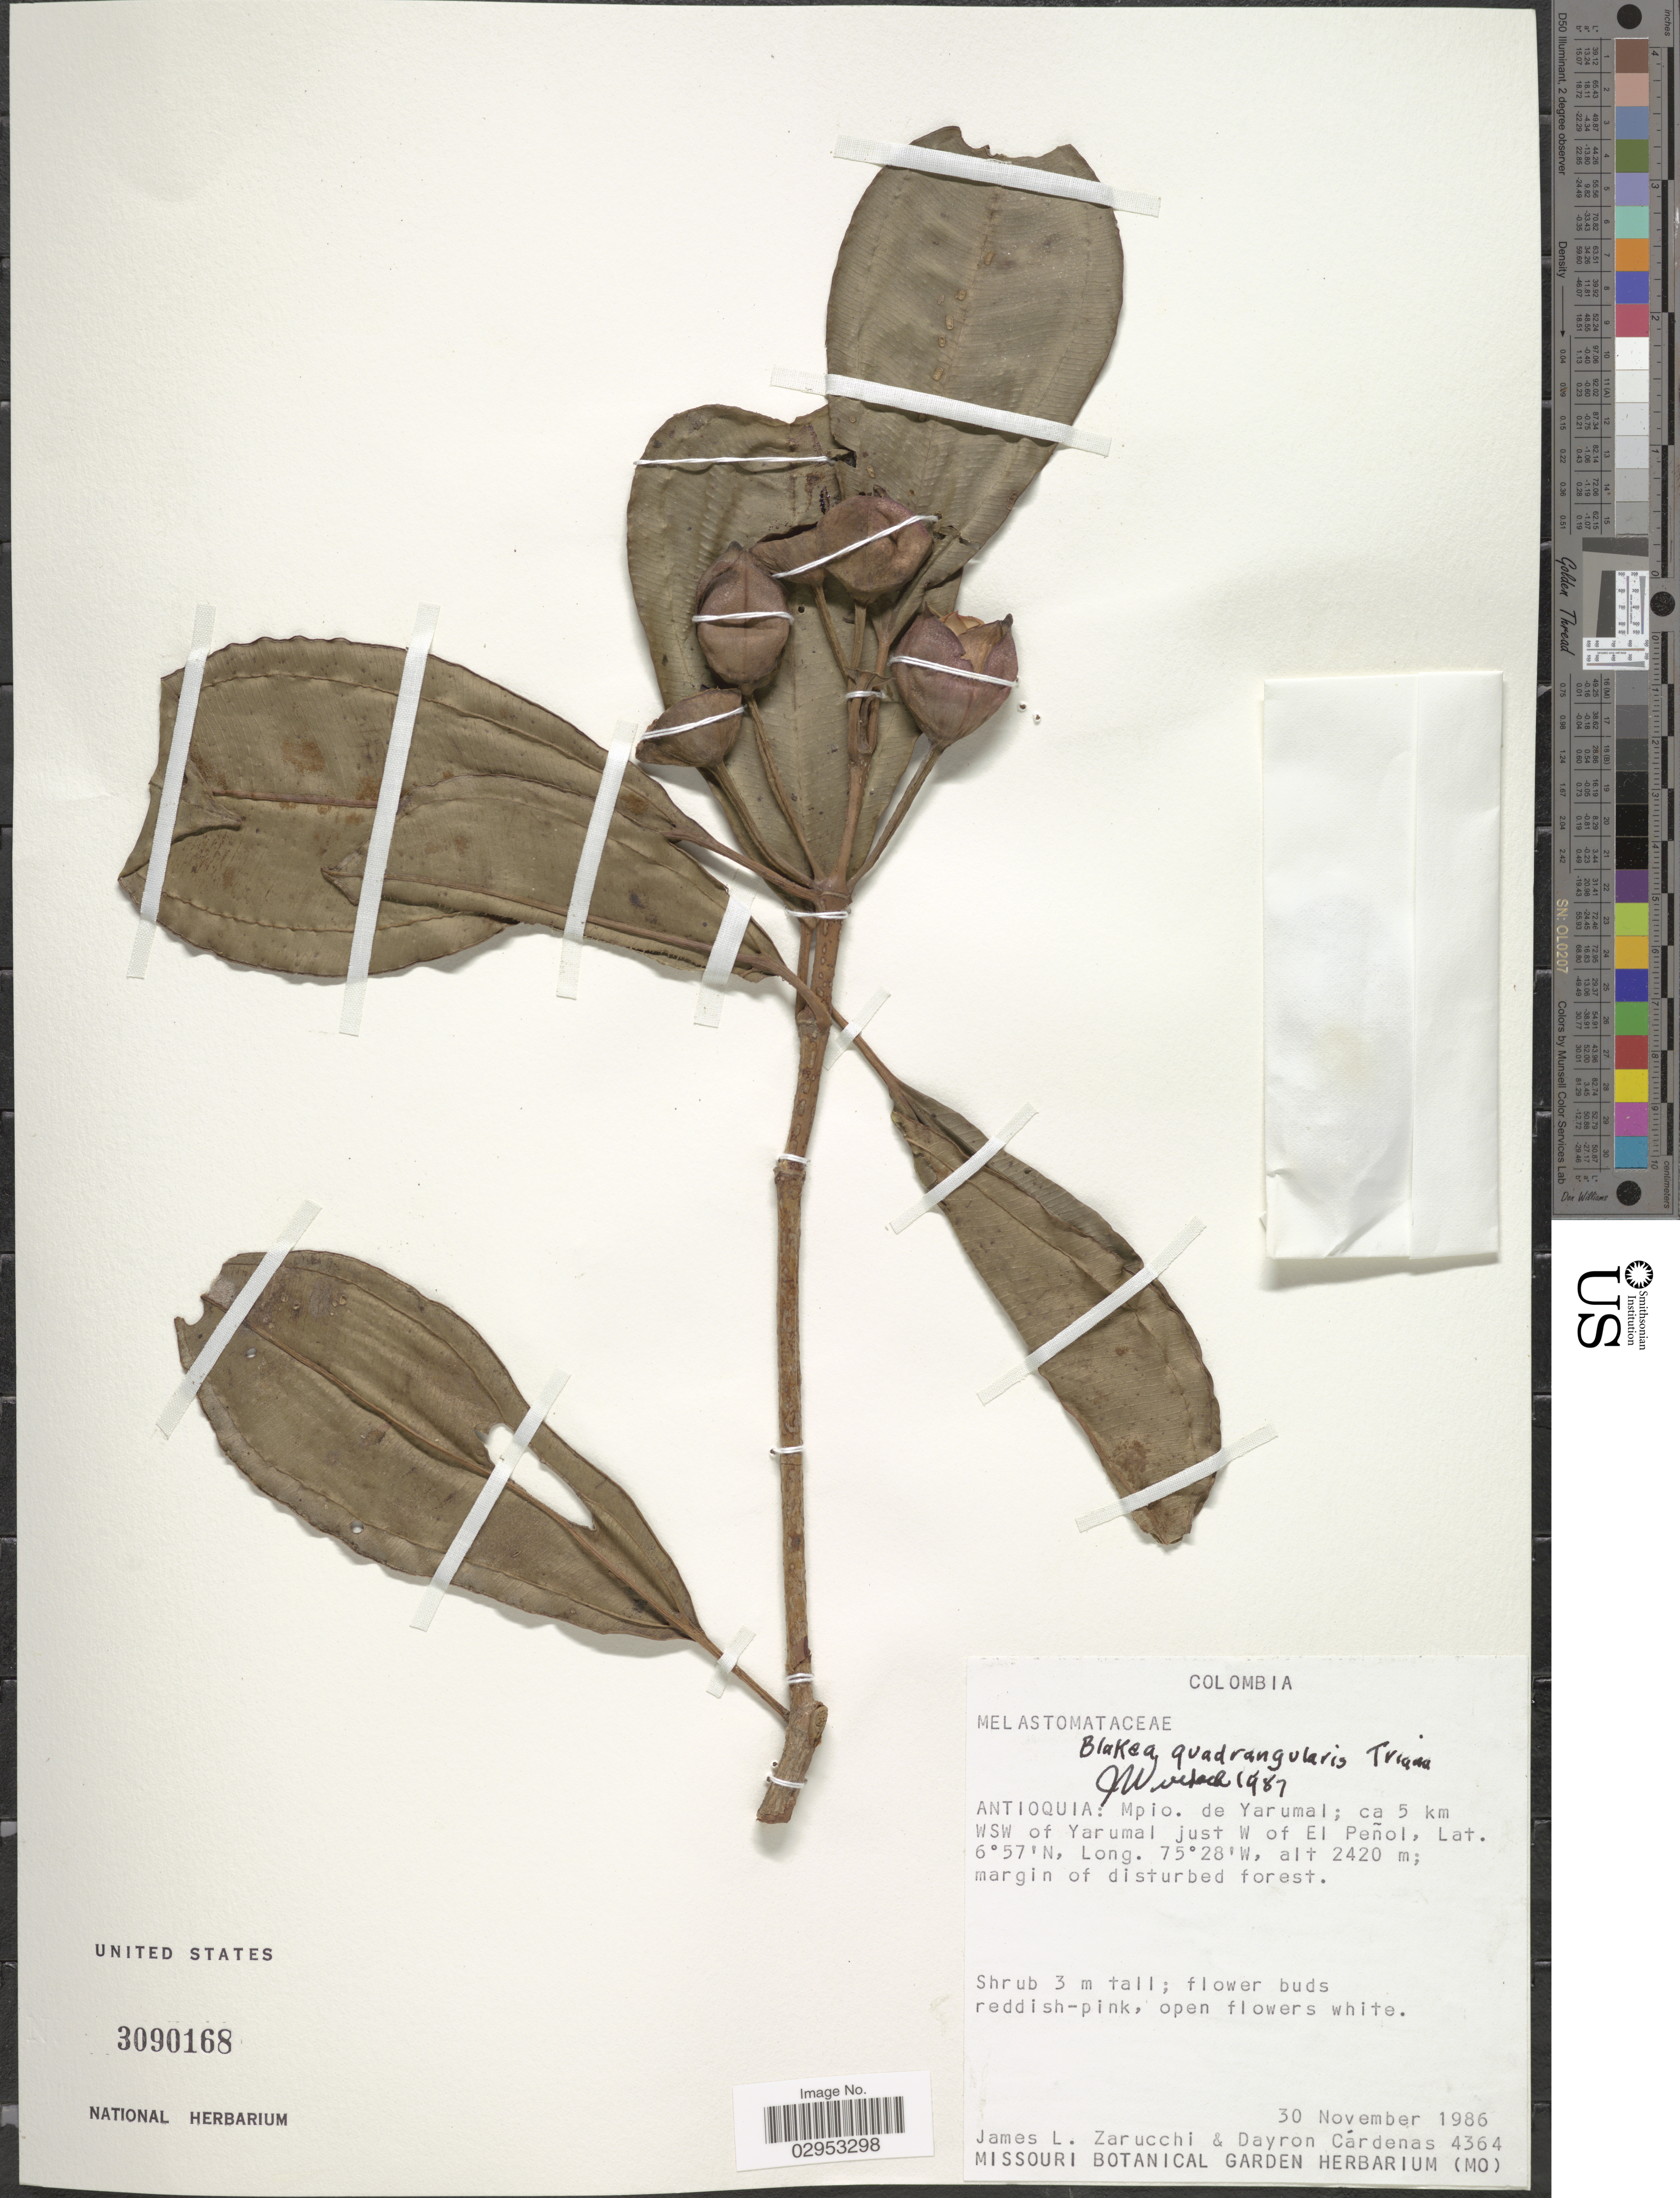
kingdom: Plantae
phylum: Tracheophyta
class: Magnoliopsida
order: Myrtales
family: Melastomataceae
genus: Blakea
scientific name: Blakea quadrangularis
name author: Triana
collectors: J. L. Zarucchi & D. Cárdenas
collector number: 4364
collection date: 1986-11-30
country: Colombia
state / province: Antioquia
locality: Mpio. de Yarumal; ca 5 km WSW of Yarumal just W of El Peñol.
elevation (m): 2420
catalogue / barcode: US 3090168